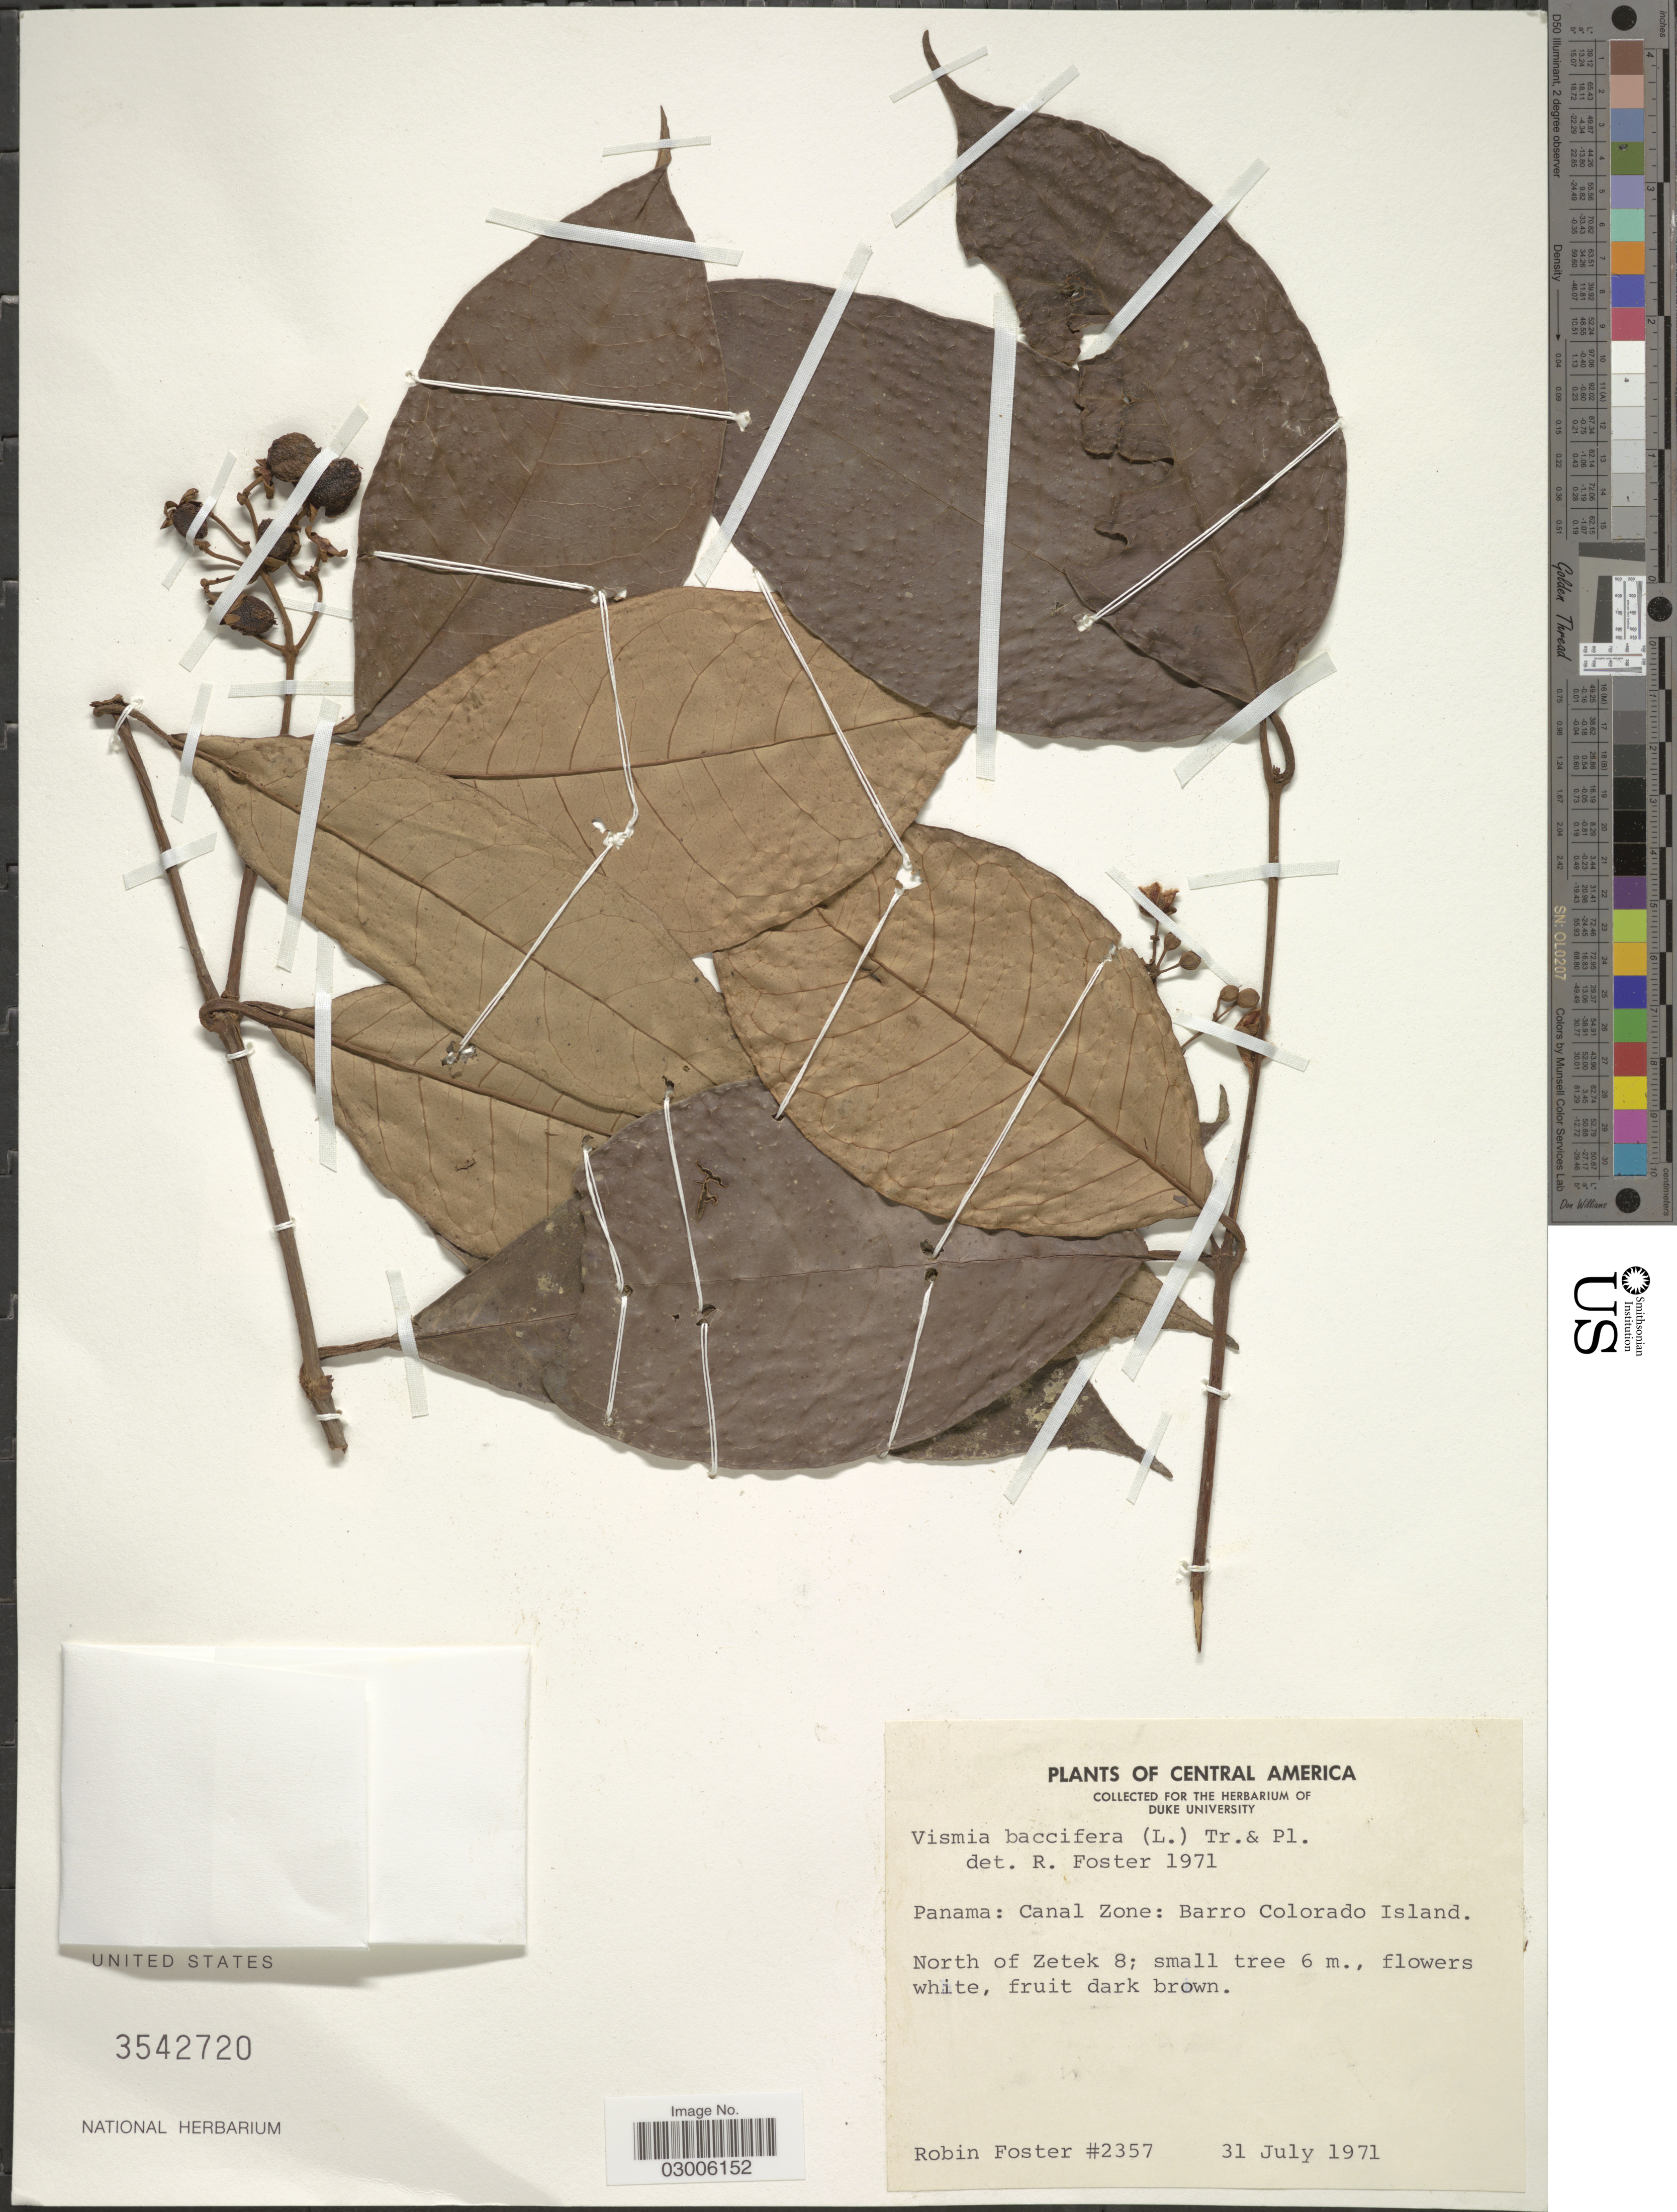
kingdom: Plantae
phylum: Tracheophyta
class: Magnoliopsida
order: Malpighiales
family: Hypericaceae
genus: Vismia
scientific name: Vismia baccifera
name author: (L.) Triana & Planch.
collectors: R. B. Foster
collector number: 2357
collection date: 1971-07-31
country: Panama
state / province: Panamá Oeste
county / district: Canal Zone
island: Barro Colorado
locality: Canal Zone: Barro Colorado Island. North of Zetek 8.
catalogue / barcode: US 3542720